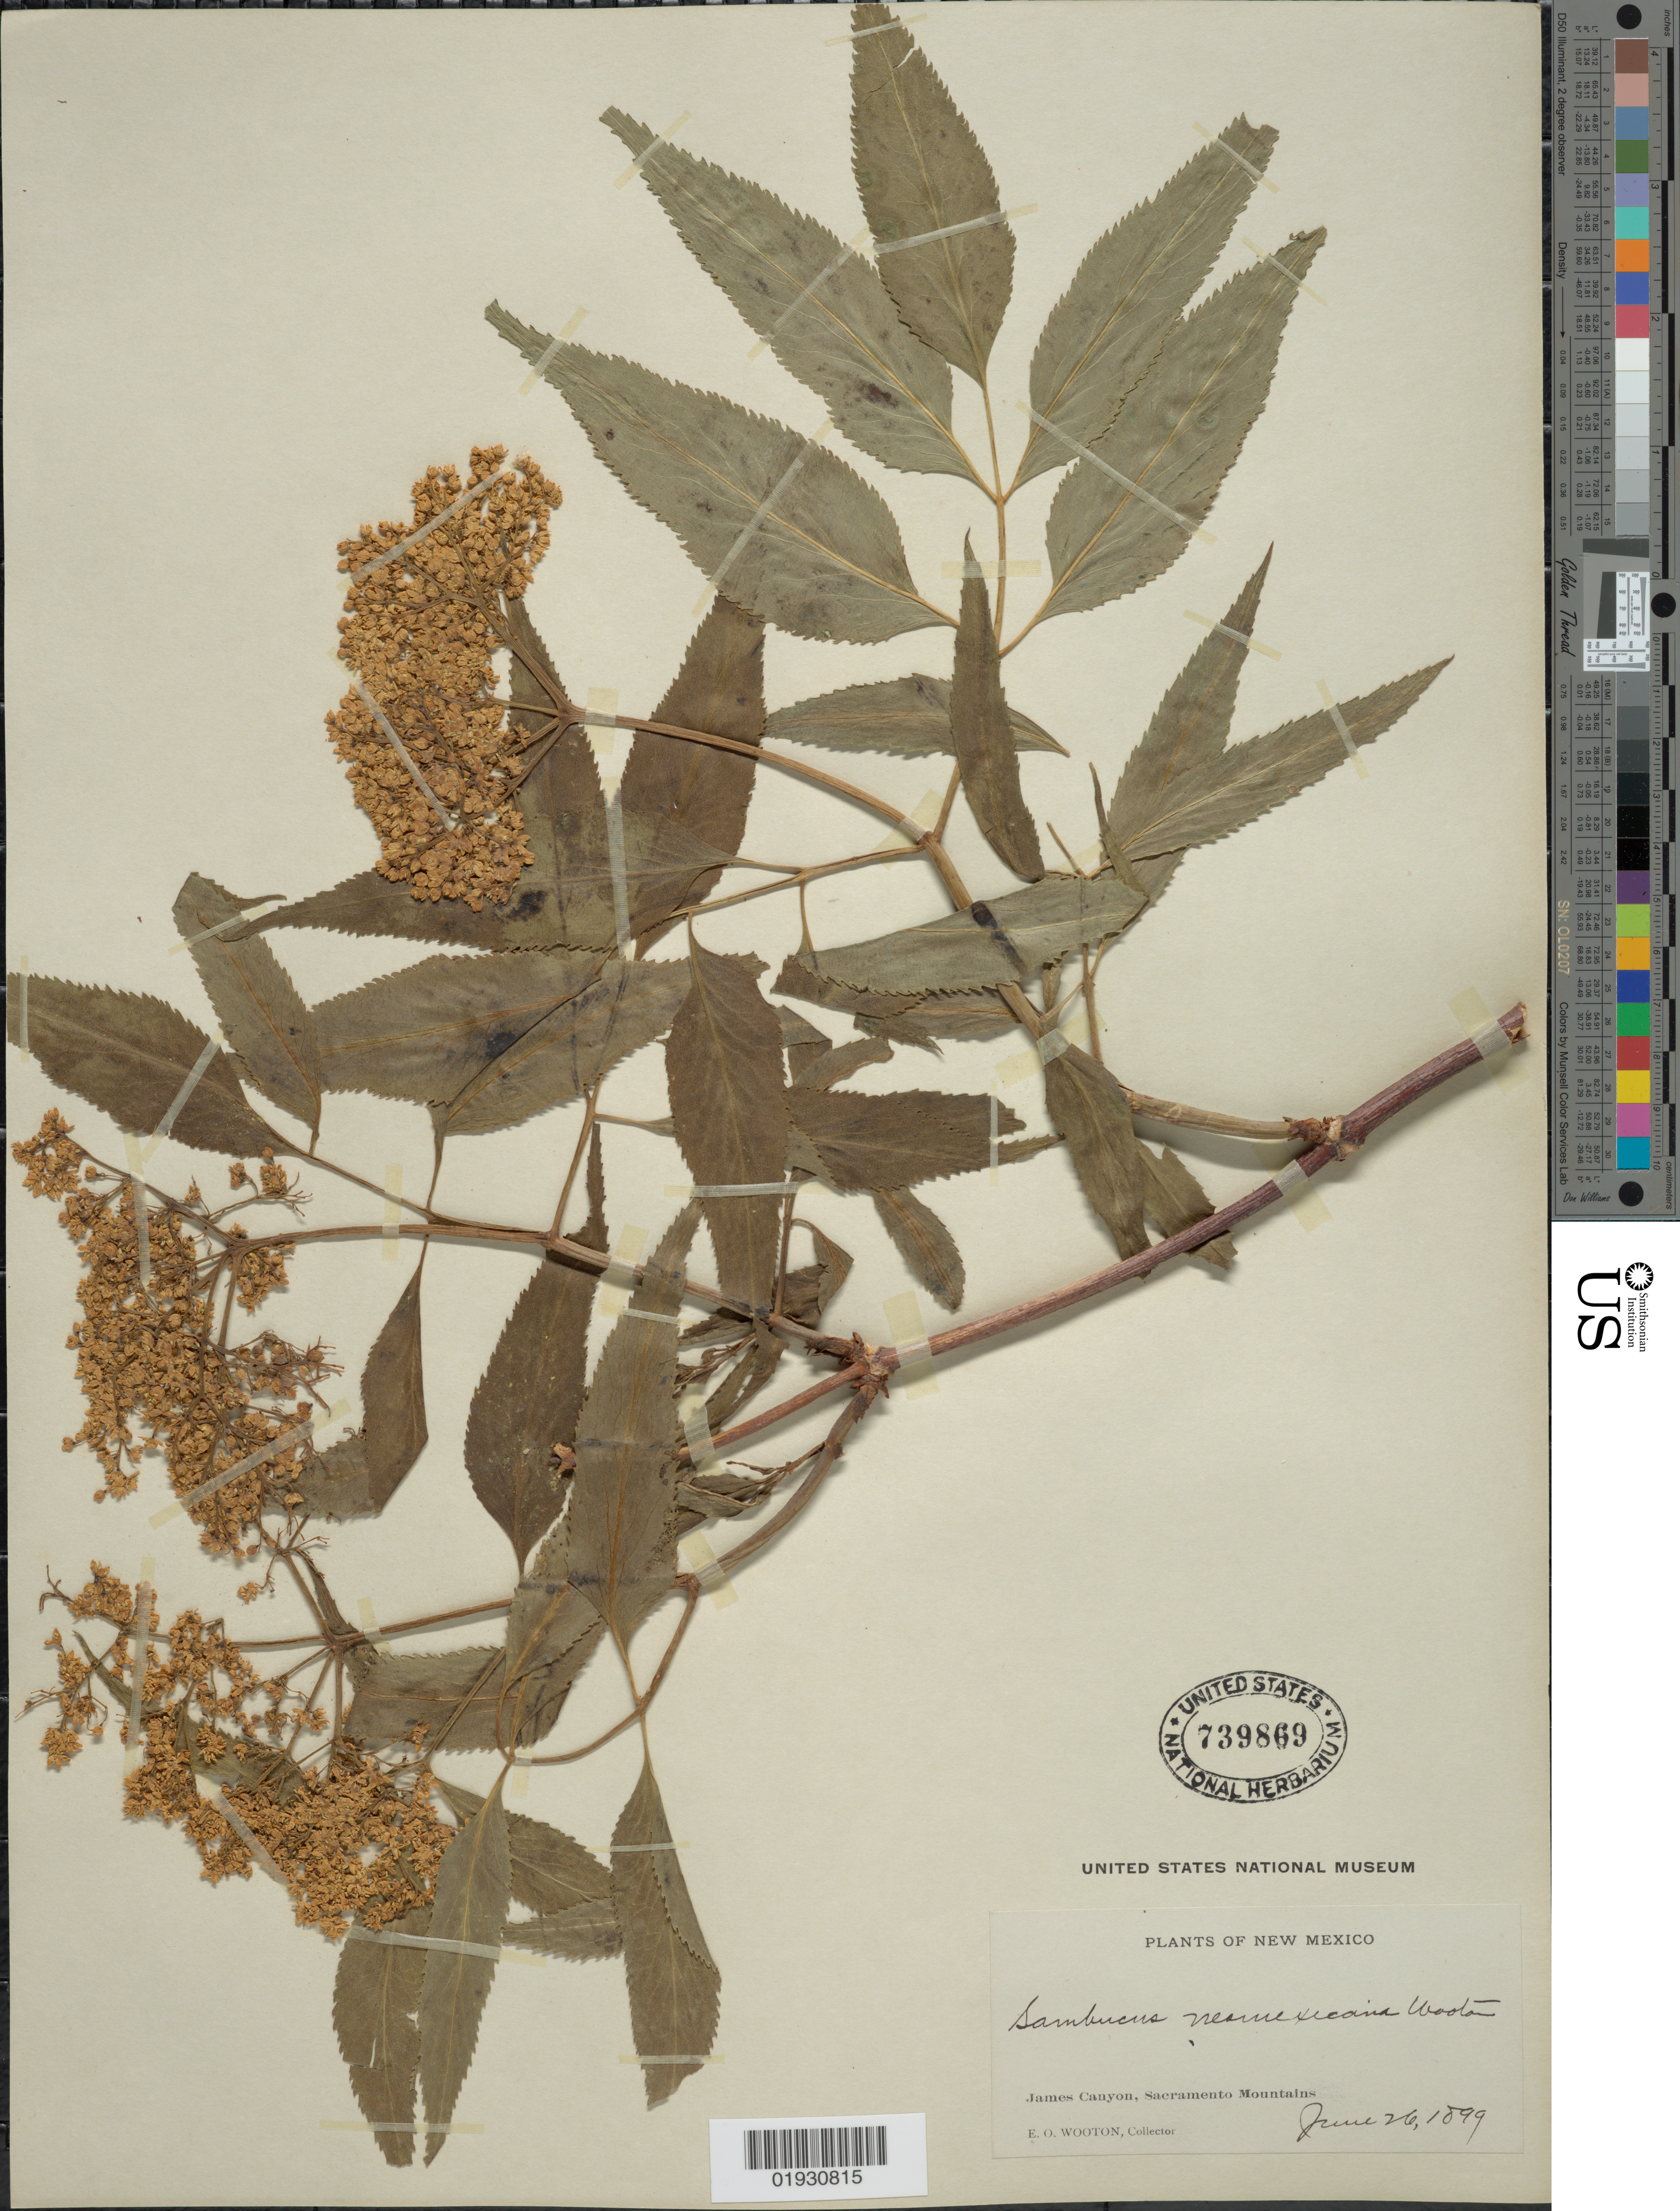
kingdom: Plantae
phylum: Tracheophyta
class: Magnoliopsida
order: Dipsacales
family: Viburnaceae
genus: Sambucus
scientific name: Sambucus cerulea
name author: Raf.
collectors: E. O. Wooton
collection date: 1899-06-26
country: United States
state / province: New Mexico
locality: James Canyon, Sacramento Mountains.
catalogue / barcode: US 739869